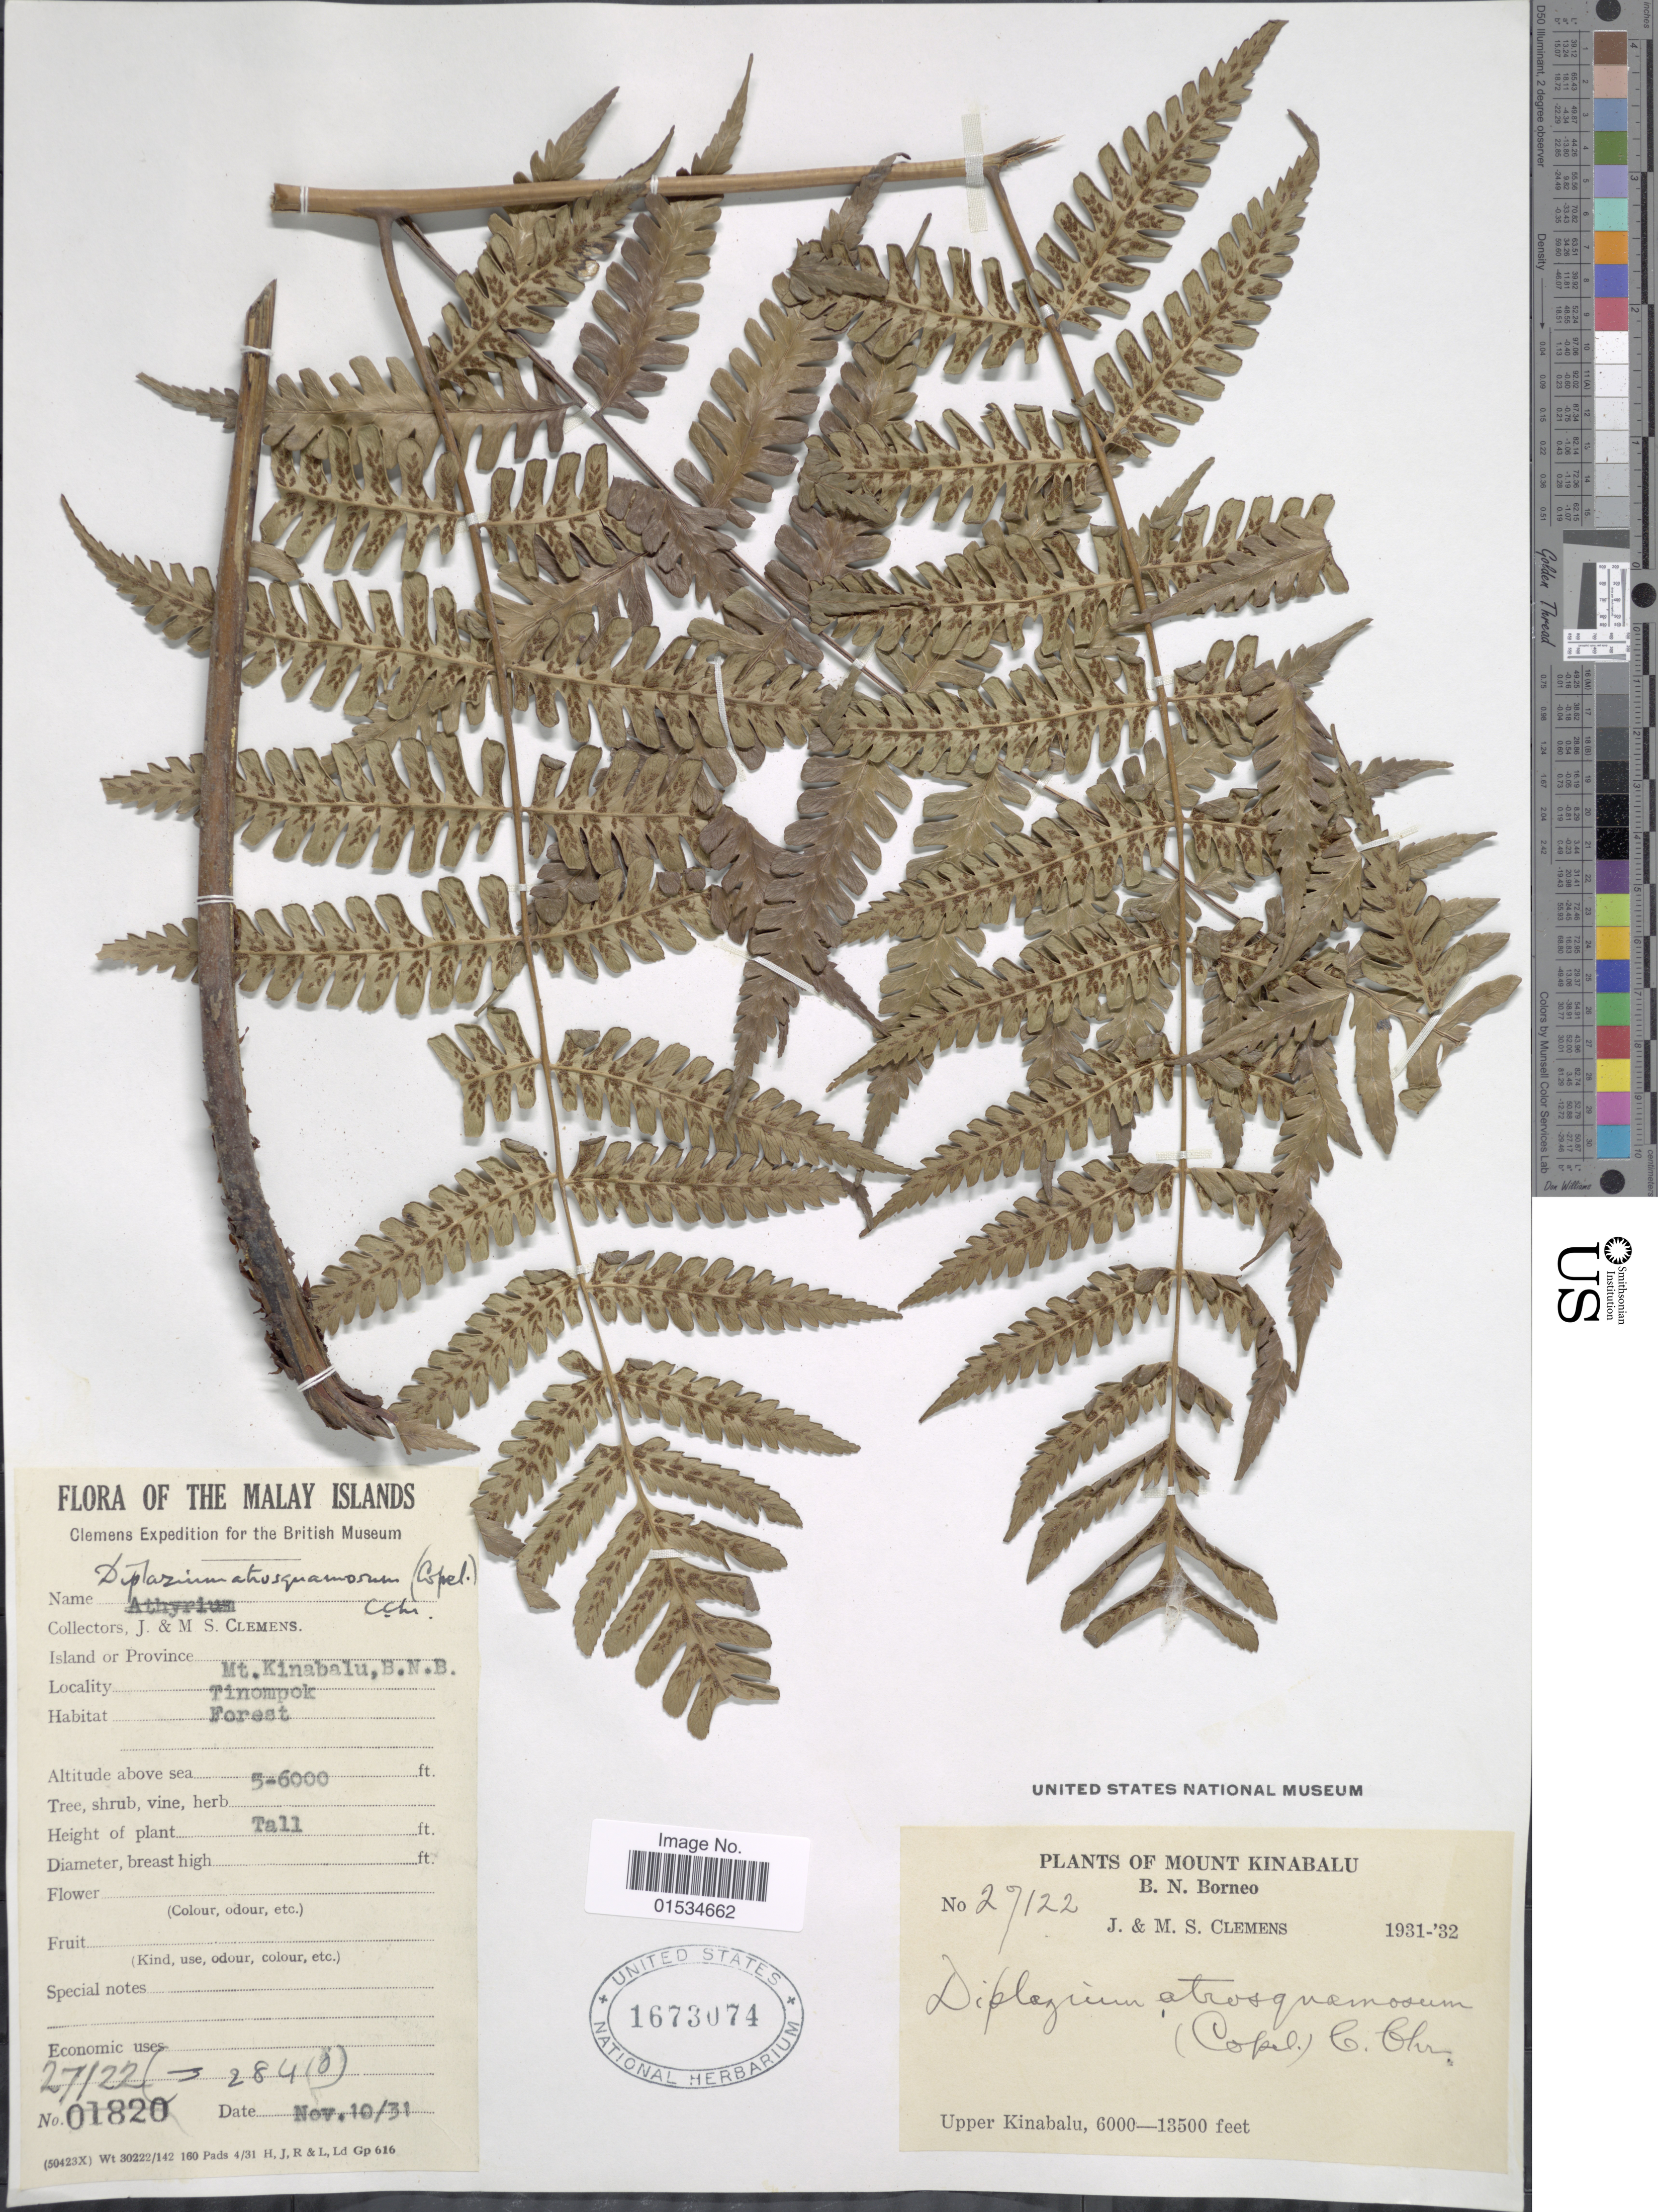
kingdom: Plantae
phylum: Tracheophyta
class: Polypodiopsida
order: Polypodiales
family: Athyriaceae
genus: Diplazium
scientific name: Diplazium atrosquamosum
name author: (Copel.) C. Chr.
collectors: J. Clemens & M. S. Clemens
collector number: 27122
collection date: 1931/1932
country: Malaysia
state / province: Sabah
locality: Mount Kinabalu, B.N. Borneo, Upper Kinabalu, Mt. Kinabalu, B.N.B. Tinompok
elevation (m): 1524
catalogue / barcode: US 1673074